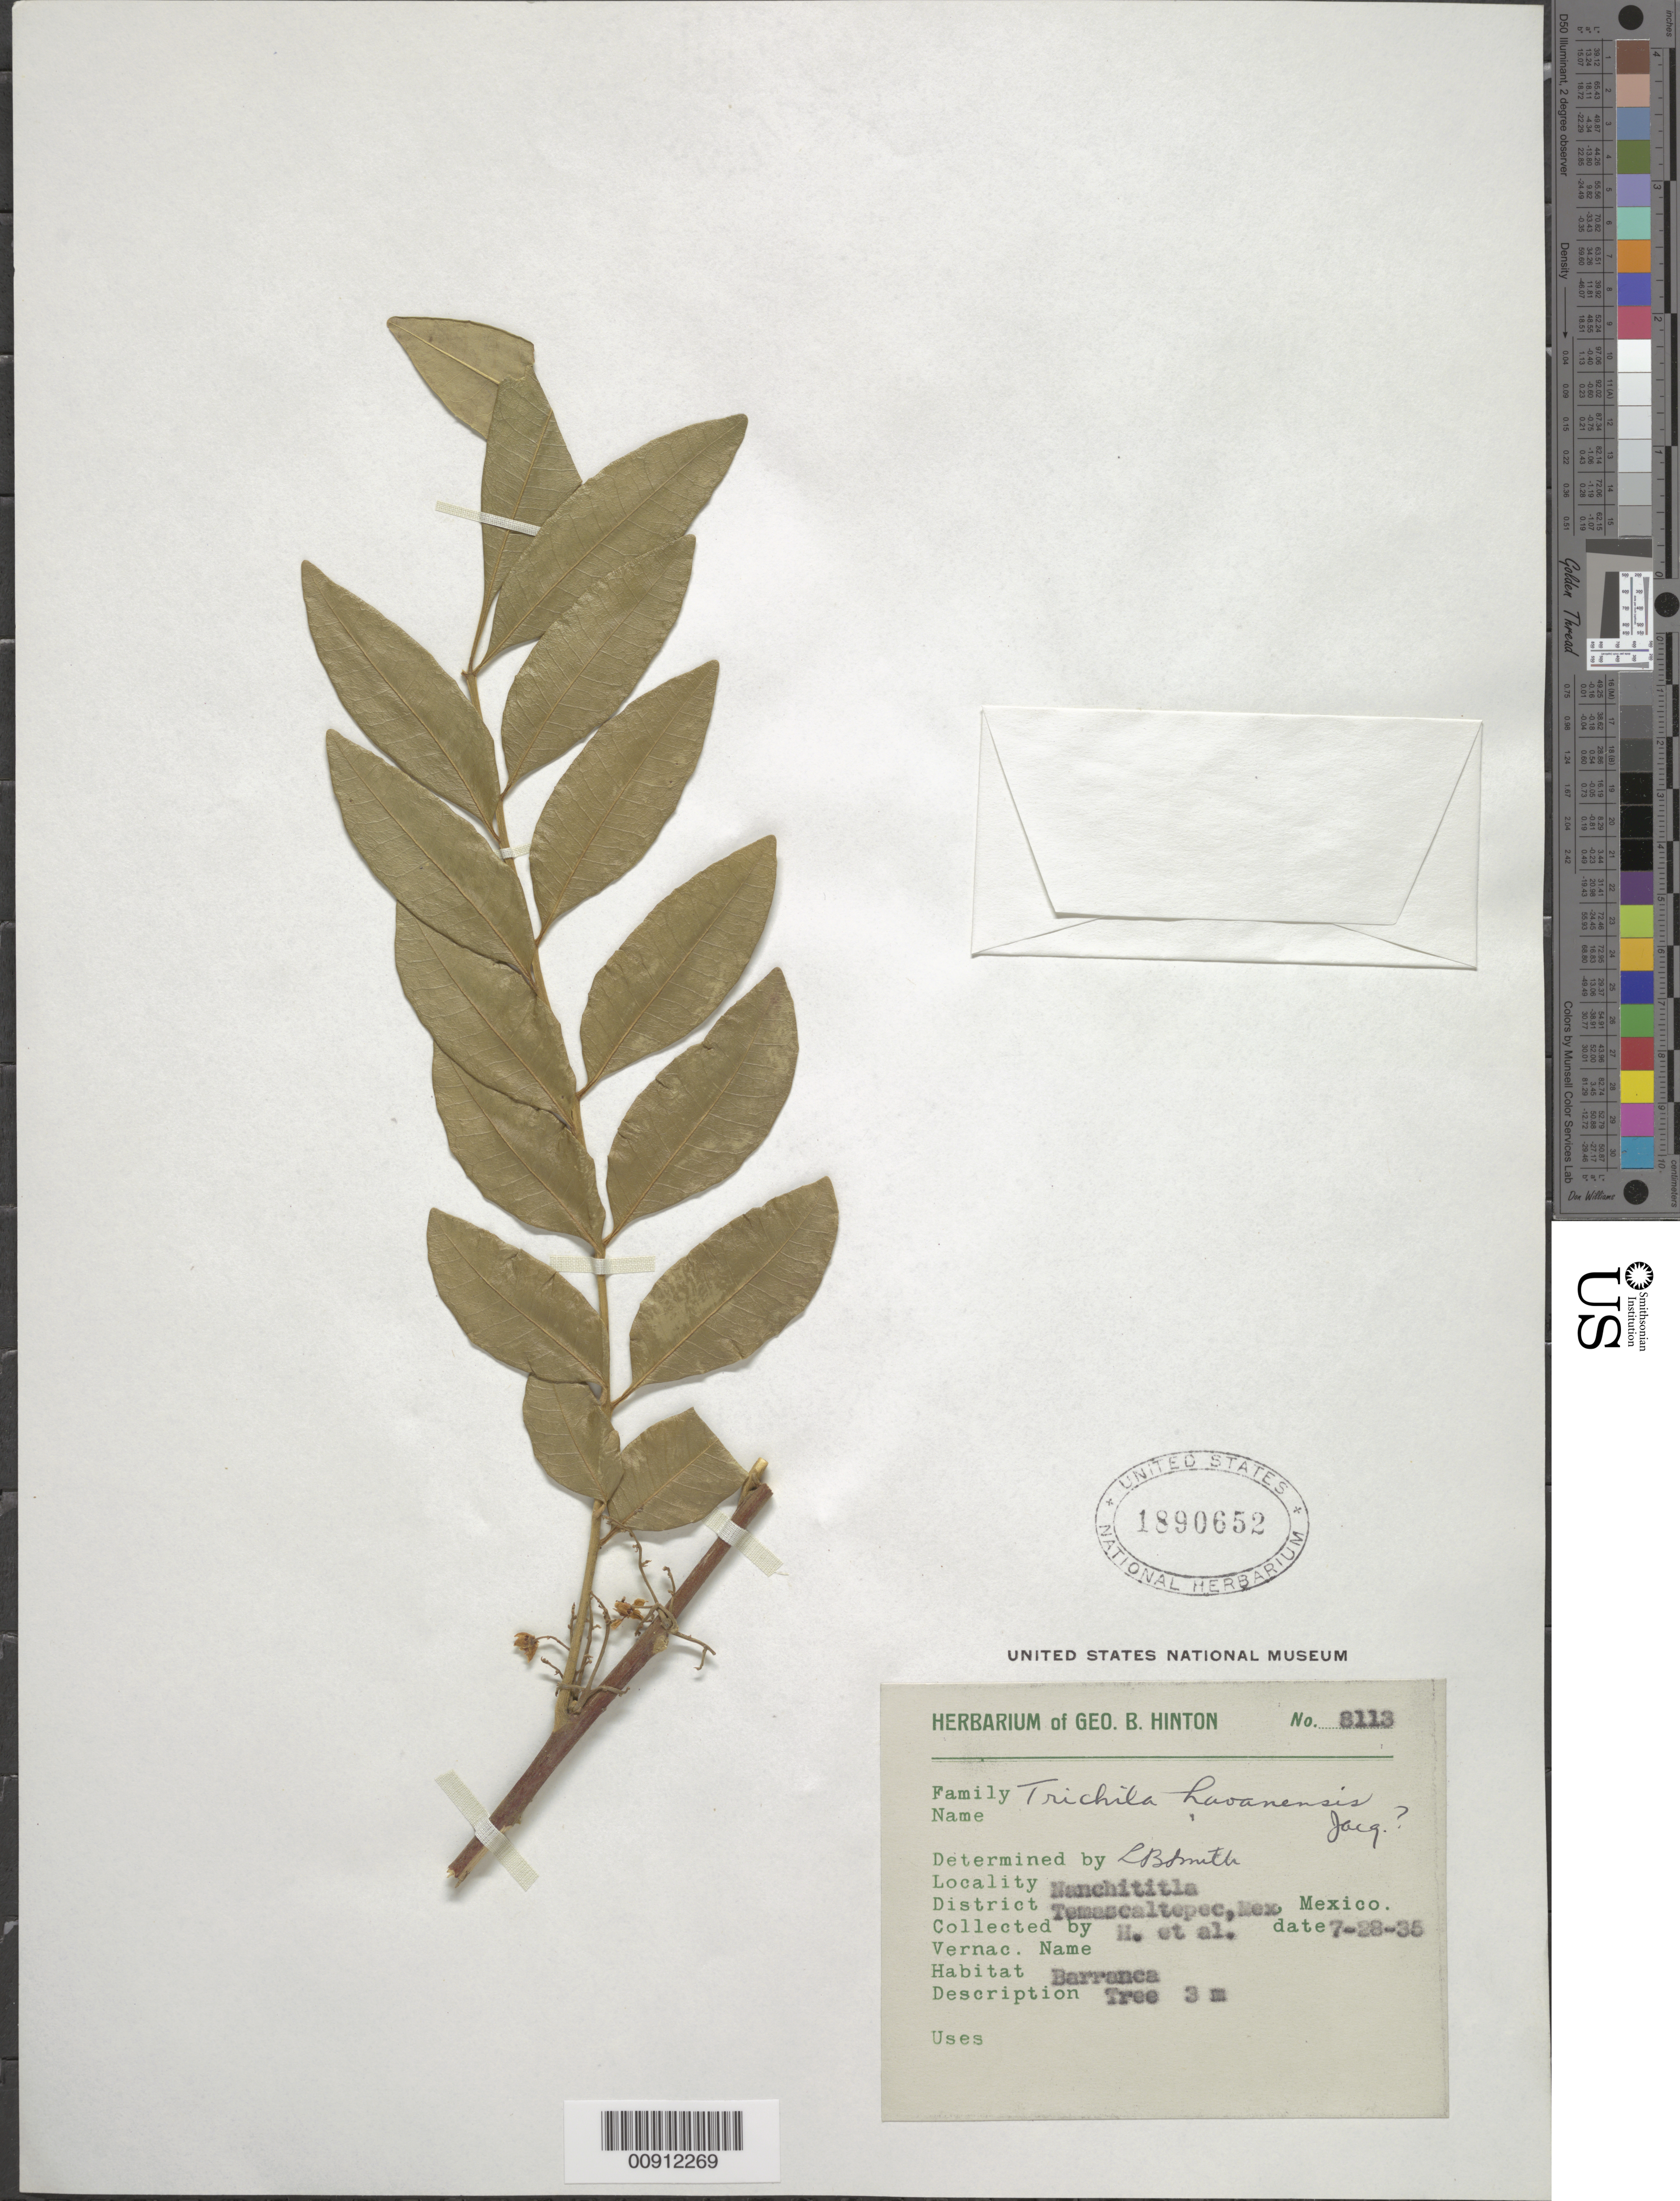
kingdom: Plantae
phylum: Tracheophyta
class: Magnoliopsida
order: Sapindales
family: Meliaceae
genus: Trichilia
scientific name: Trichilia havanensis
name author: Jacq.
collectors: G. B. Hinton & et al.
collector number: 8113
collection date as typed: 28 Jul 1935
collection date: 1935-07-28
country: Mexico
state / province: México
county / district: Temascaltepec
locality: Nanchititla, District of Temascaltepec, State of Mexico.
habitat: Barranca.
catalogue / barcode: US 1890652